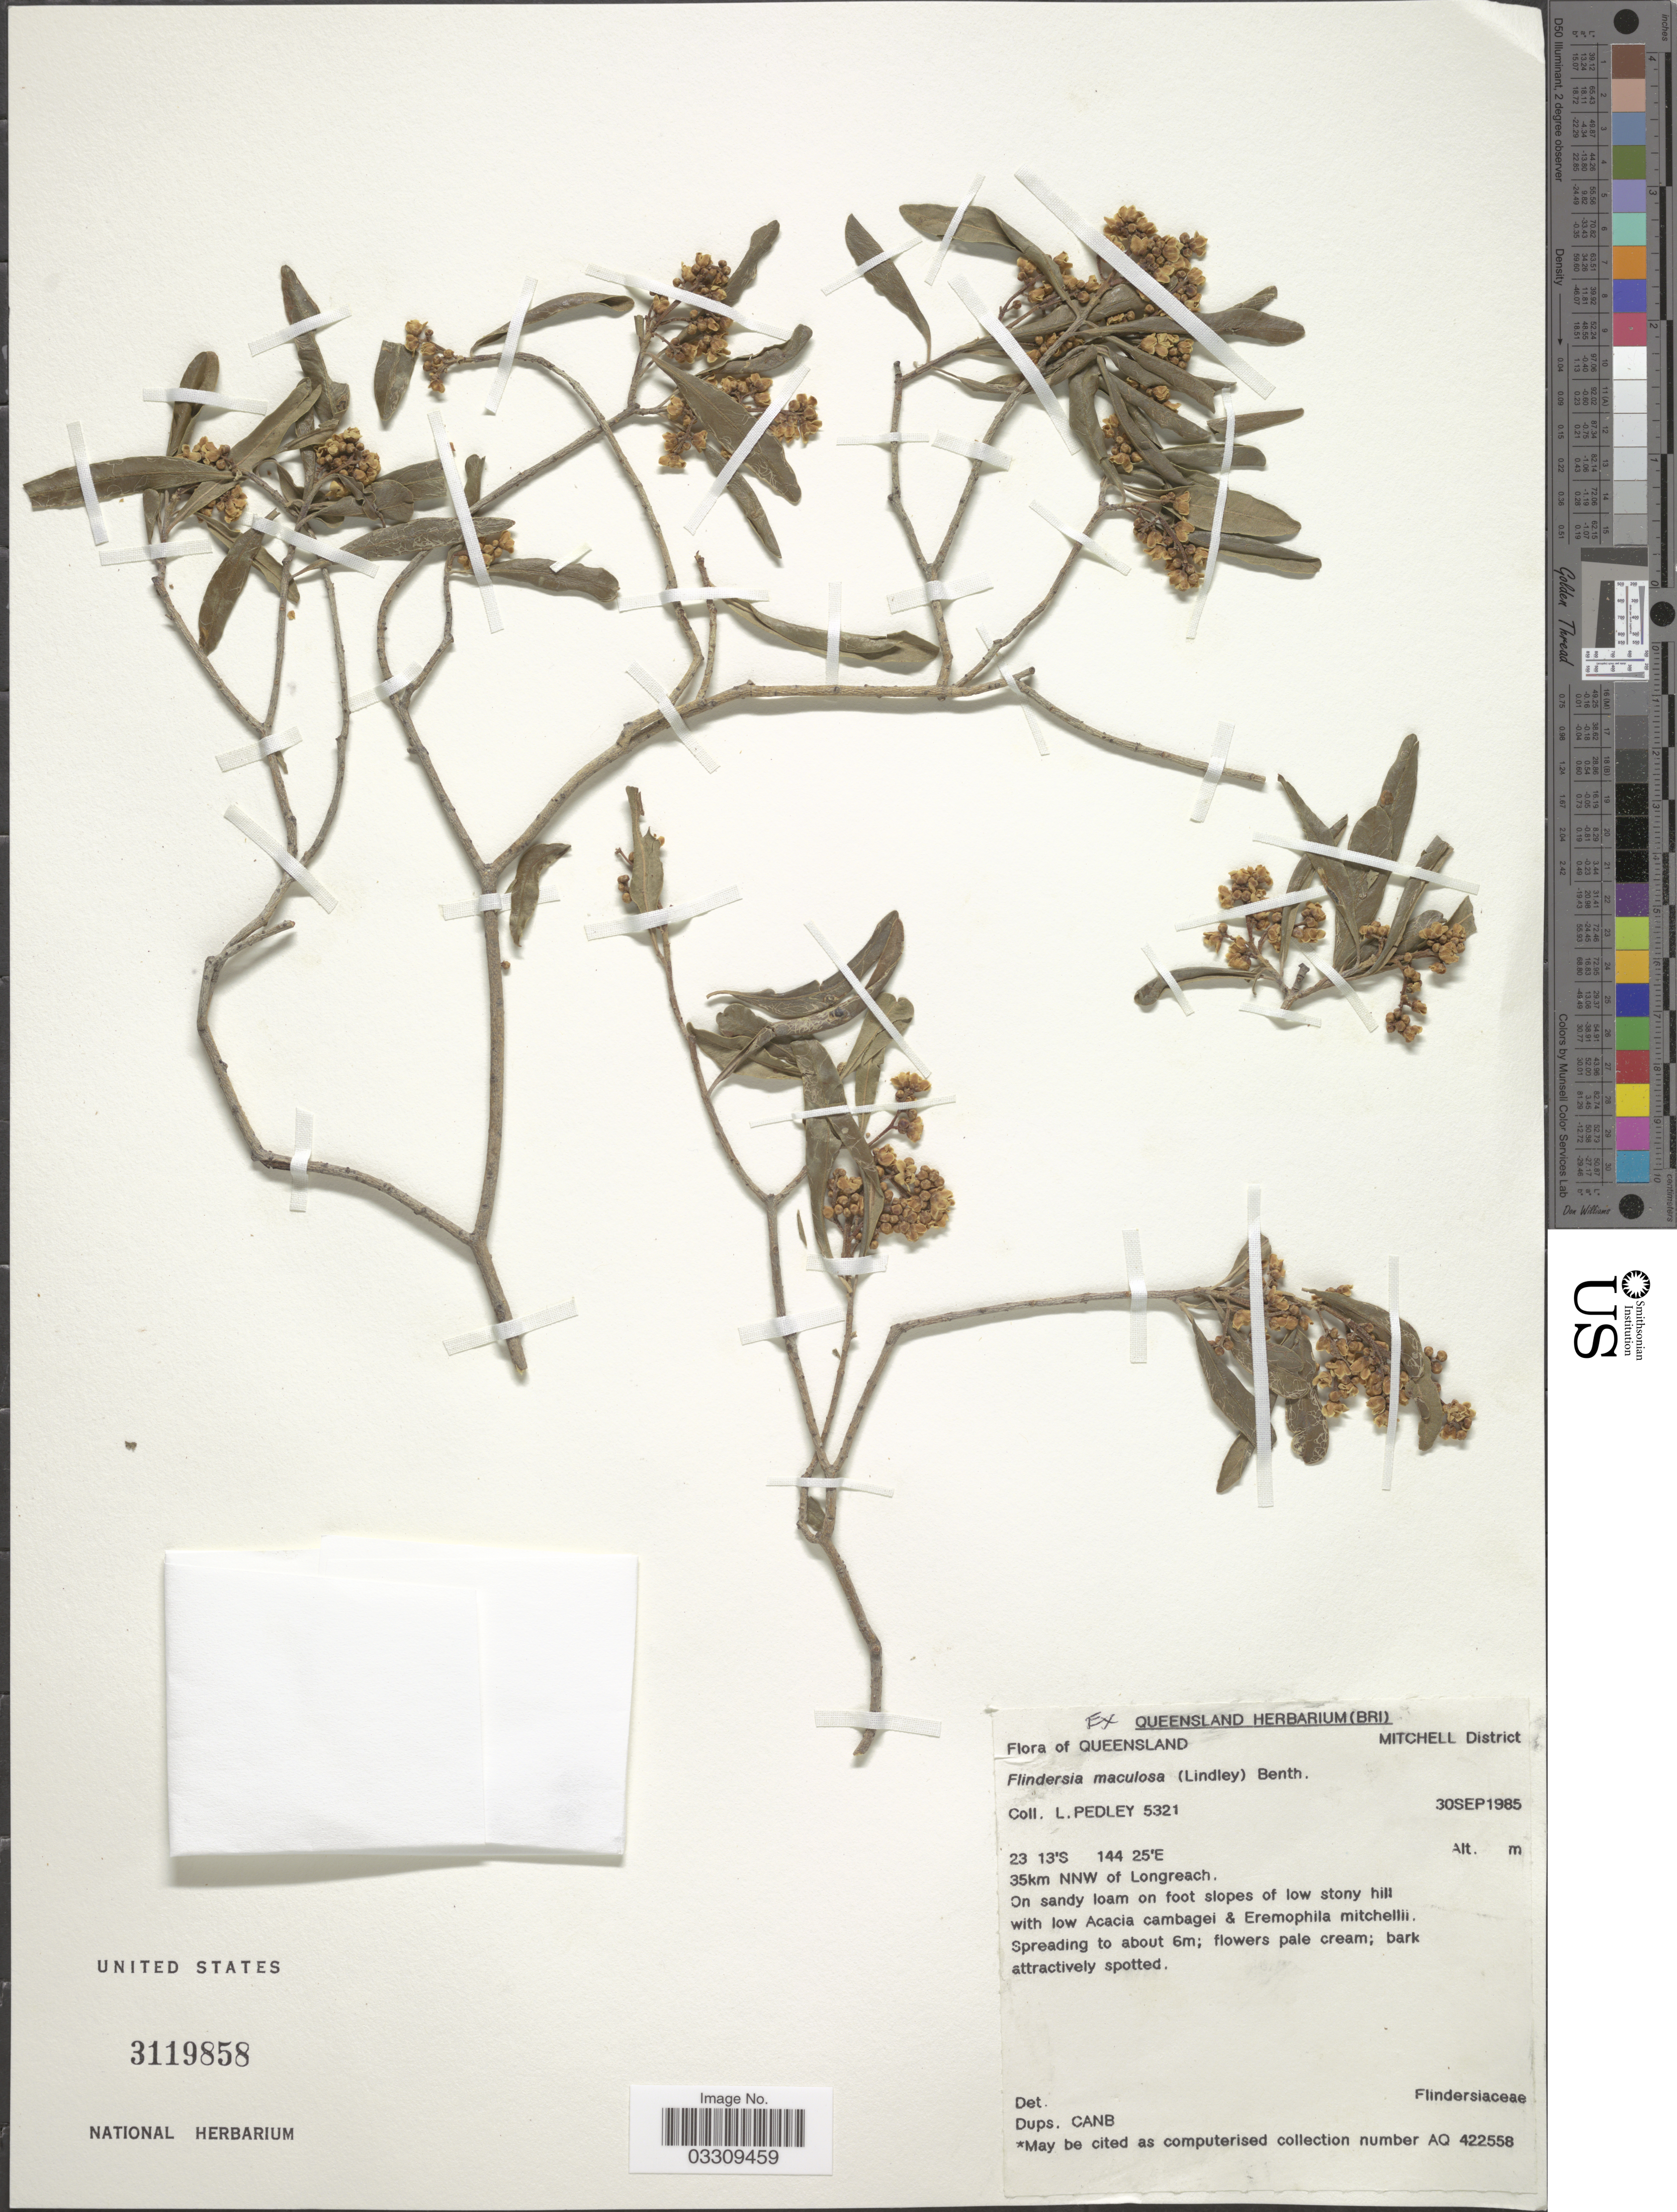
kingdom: Plantae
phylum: Tracheophyta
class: Magnoliopsida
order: Sapindales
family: Rutaceae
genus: Flindersia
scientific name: Flindersia maculosa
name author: (Lindl.) Benth.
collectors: L. Pedley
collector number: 5321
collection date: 1985-09-30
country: Australia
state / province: Queensland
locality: Mitchell District. 35km NNW of Longreach.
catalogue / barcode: US 3119858